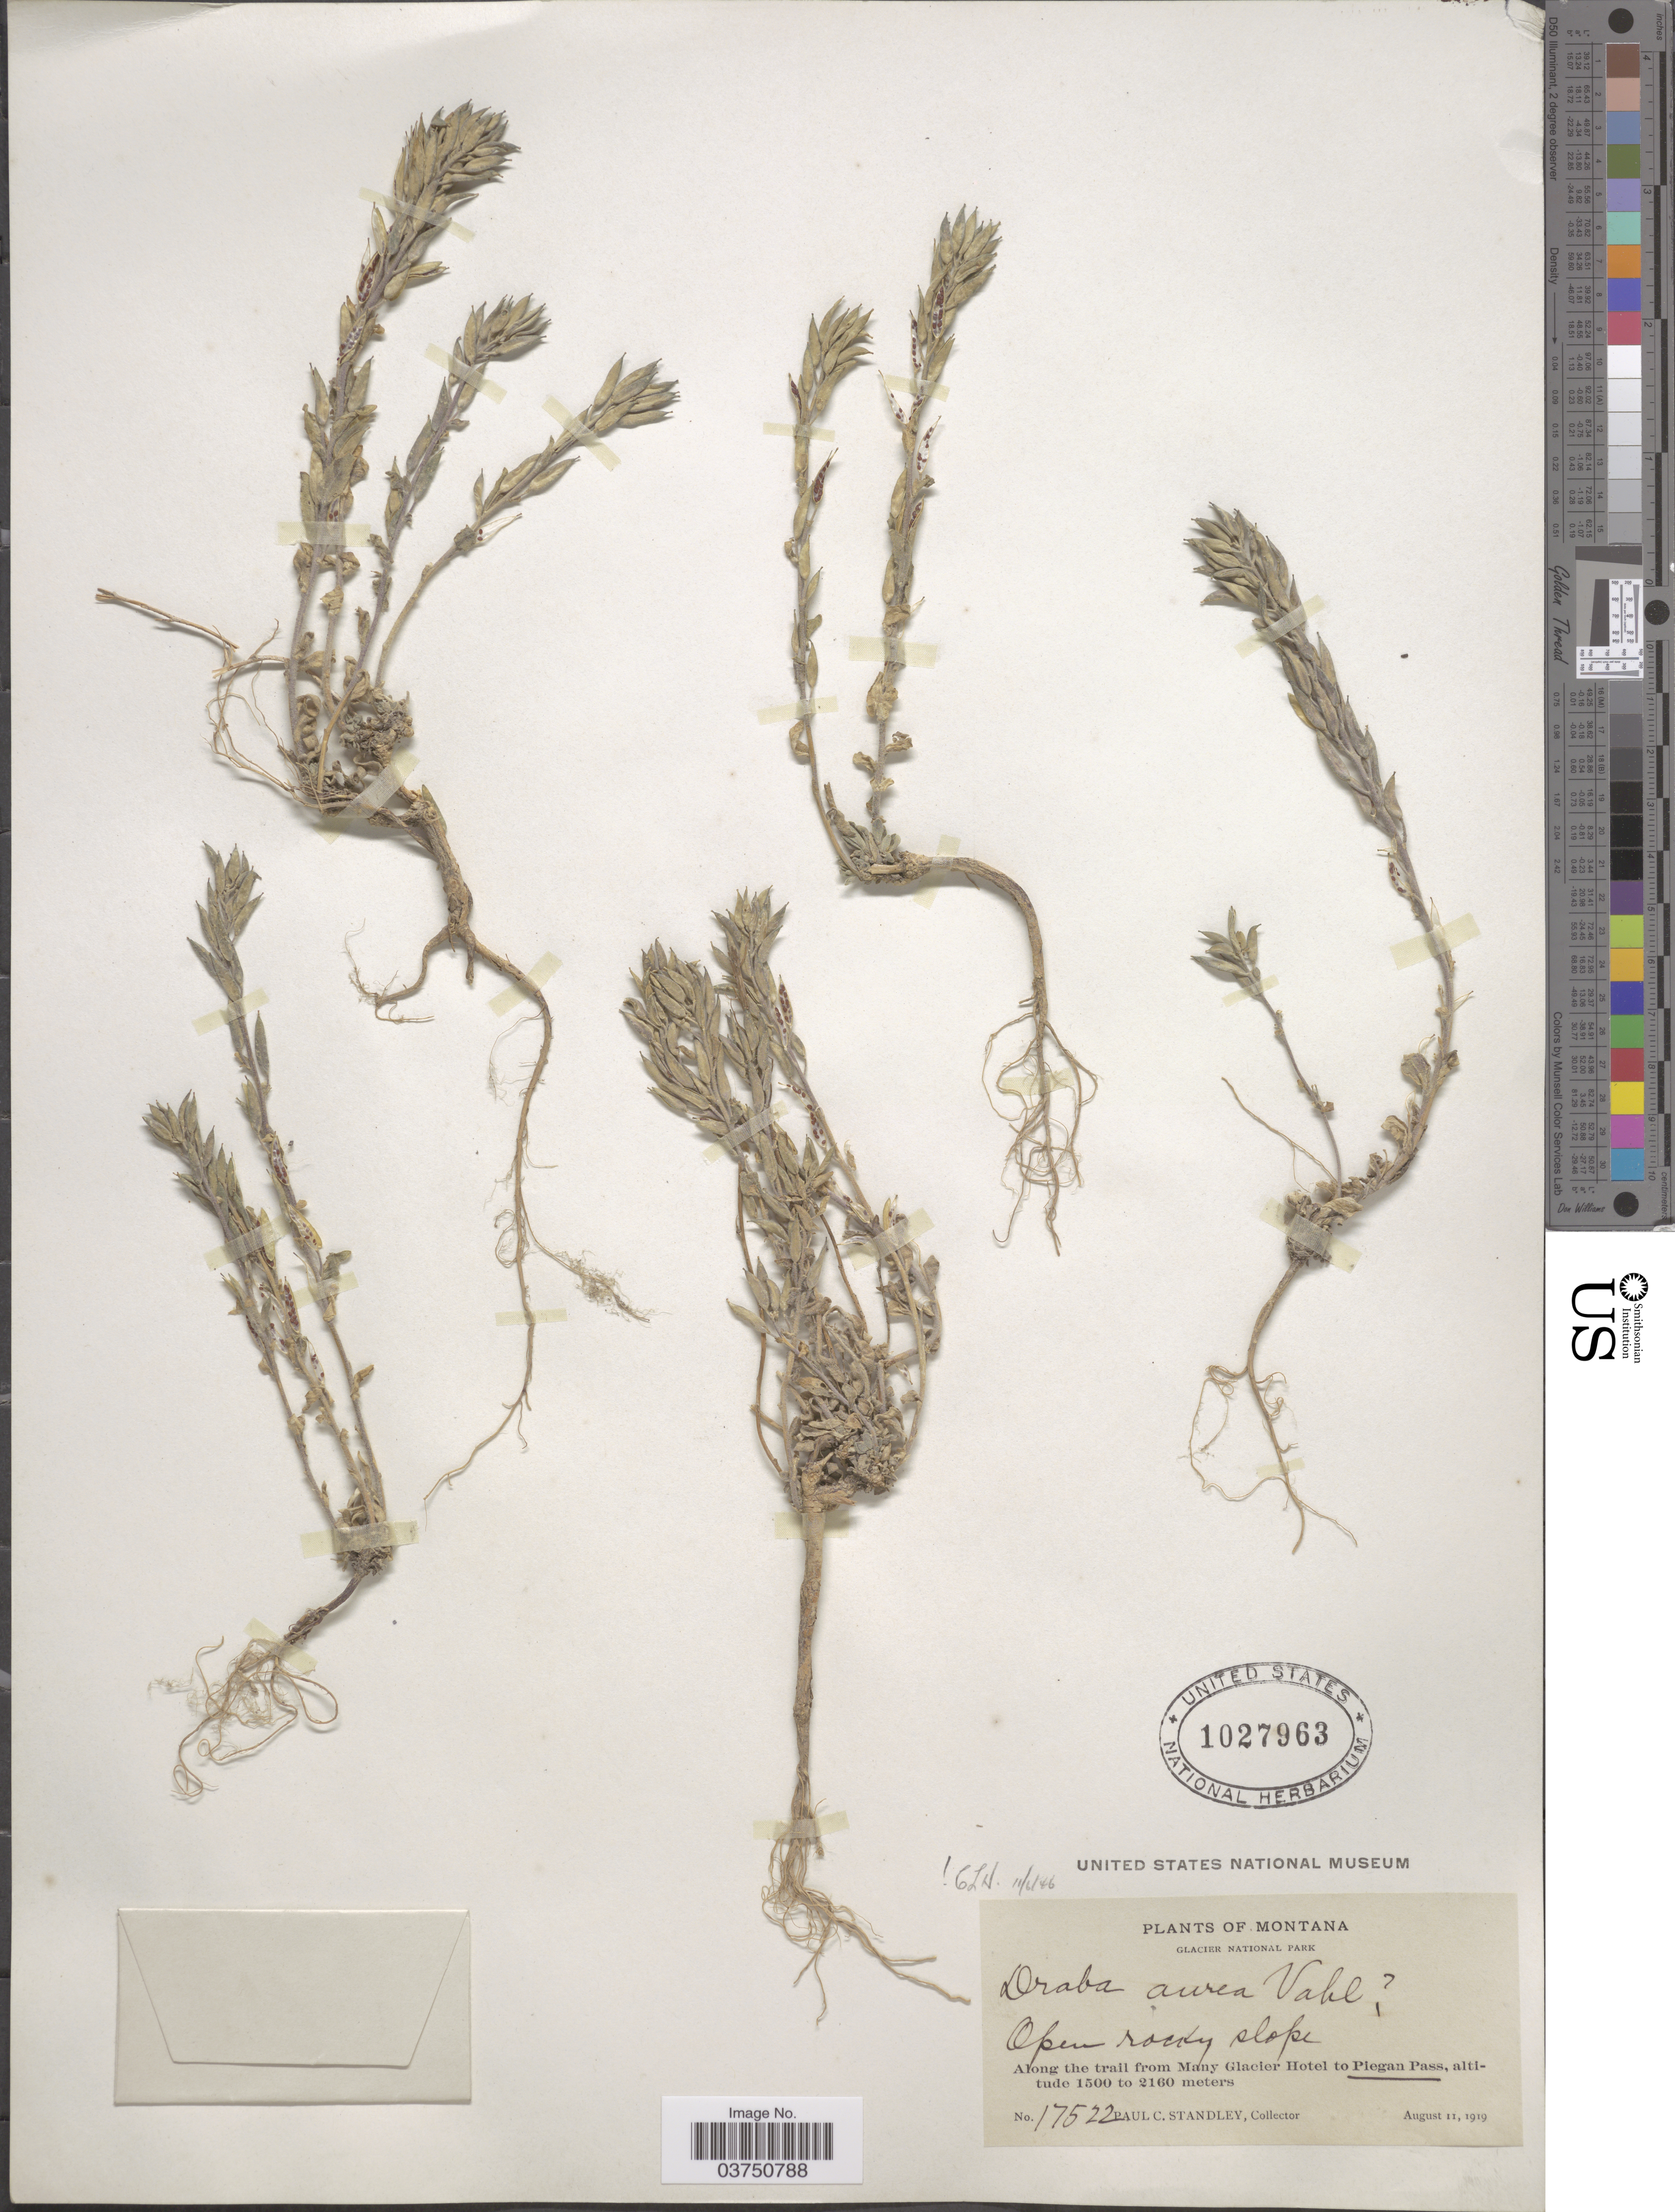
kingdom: Plantae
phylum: Tracheophyta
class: Magnoliopsida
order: Brassicales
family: Brassicaceae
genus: Draba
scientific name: Draba aurea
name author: Vahl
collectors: P. C. Standley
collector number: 17522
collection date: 1919-08-11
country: United States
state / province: Montana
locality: Glacier National Park. Along the trail from Many Glacier Hotel to Piegan Pass.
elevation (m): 1500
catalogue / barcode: US 1027963